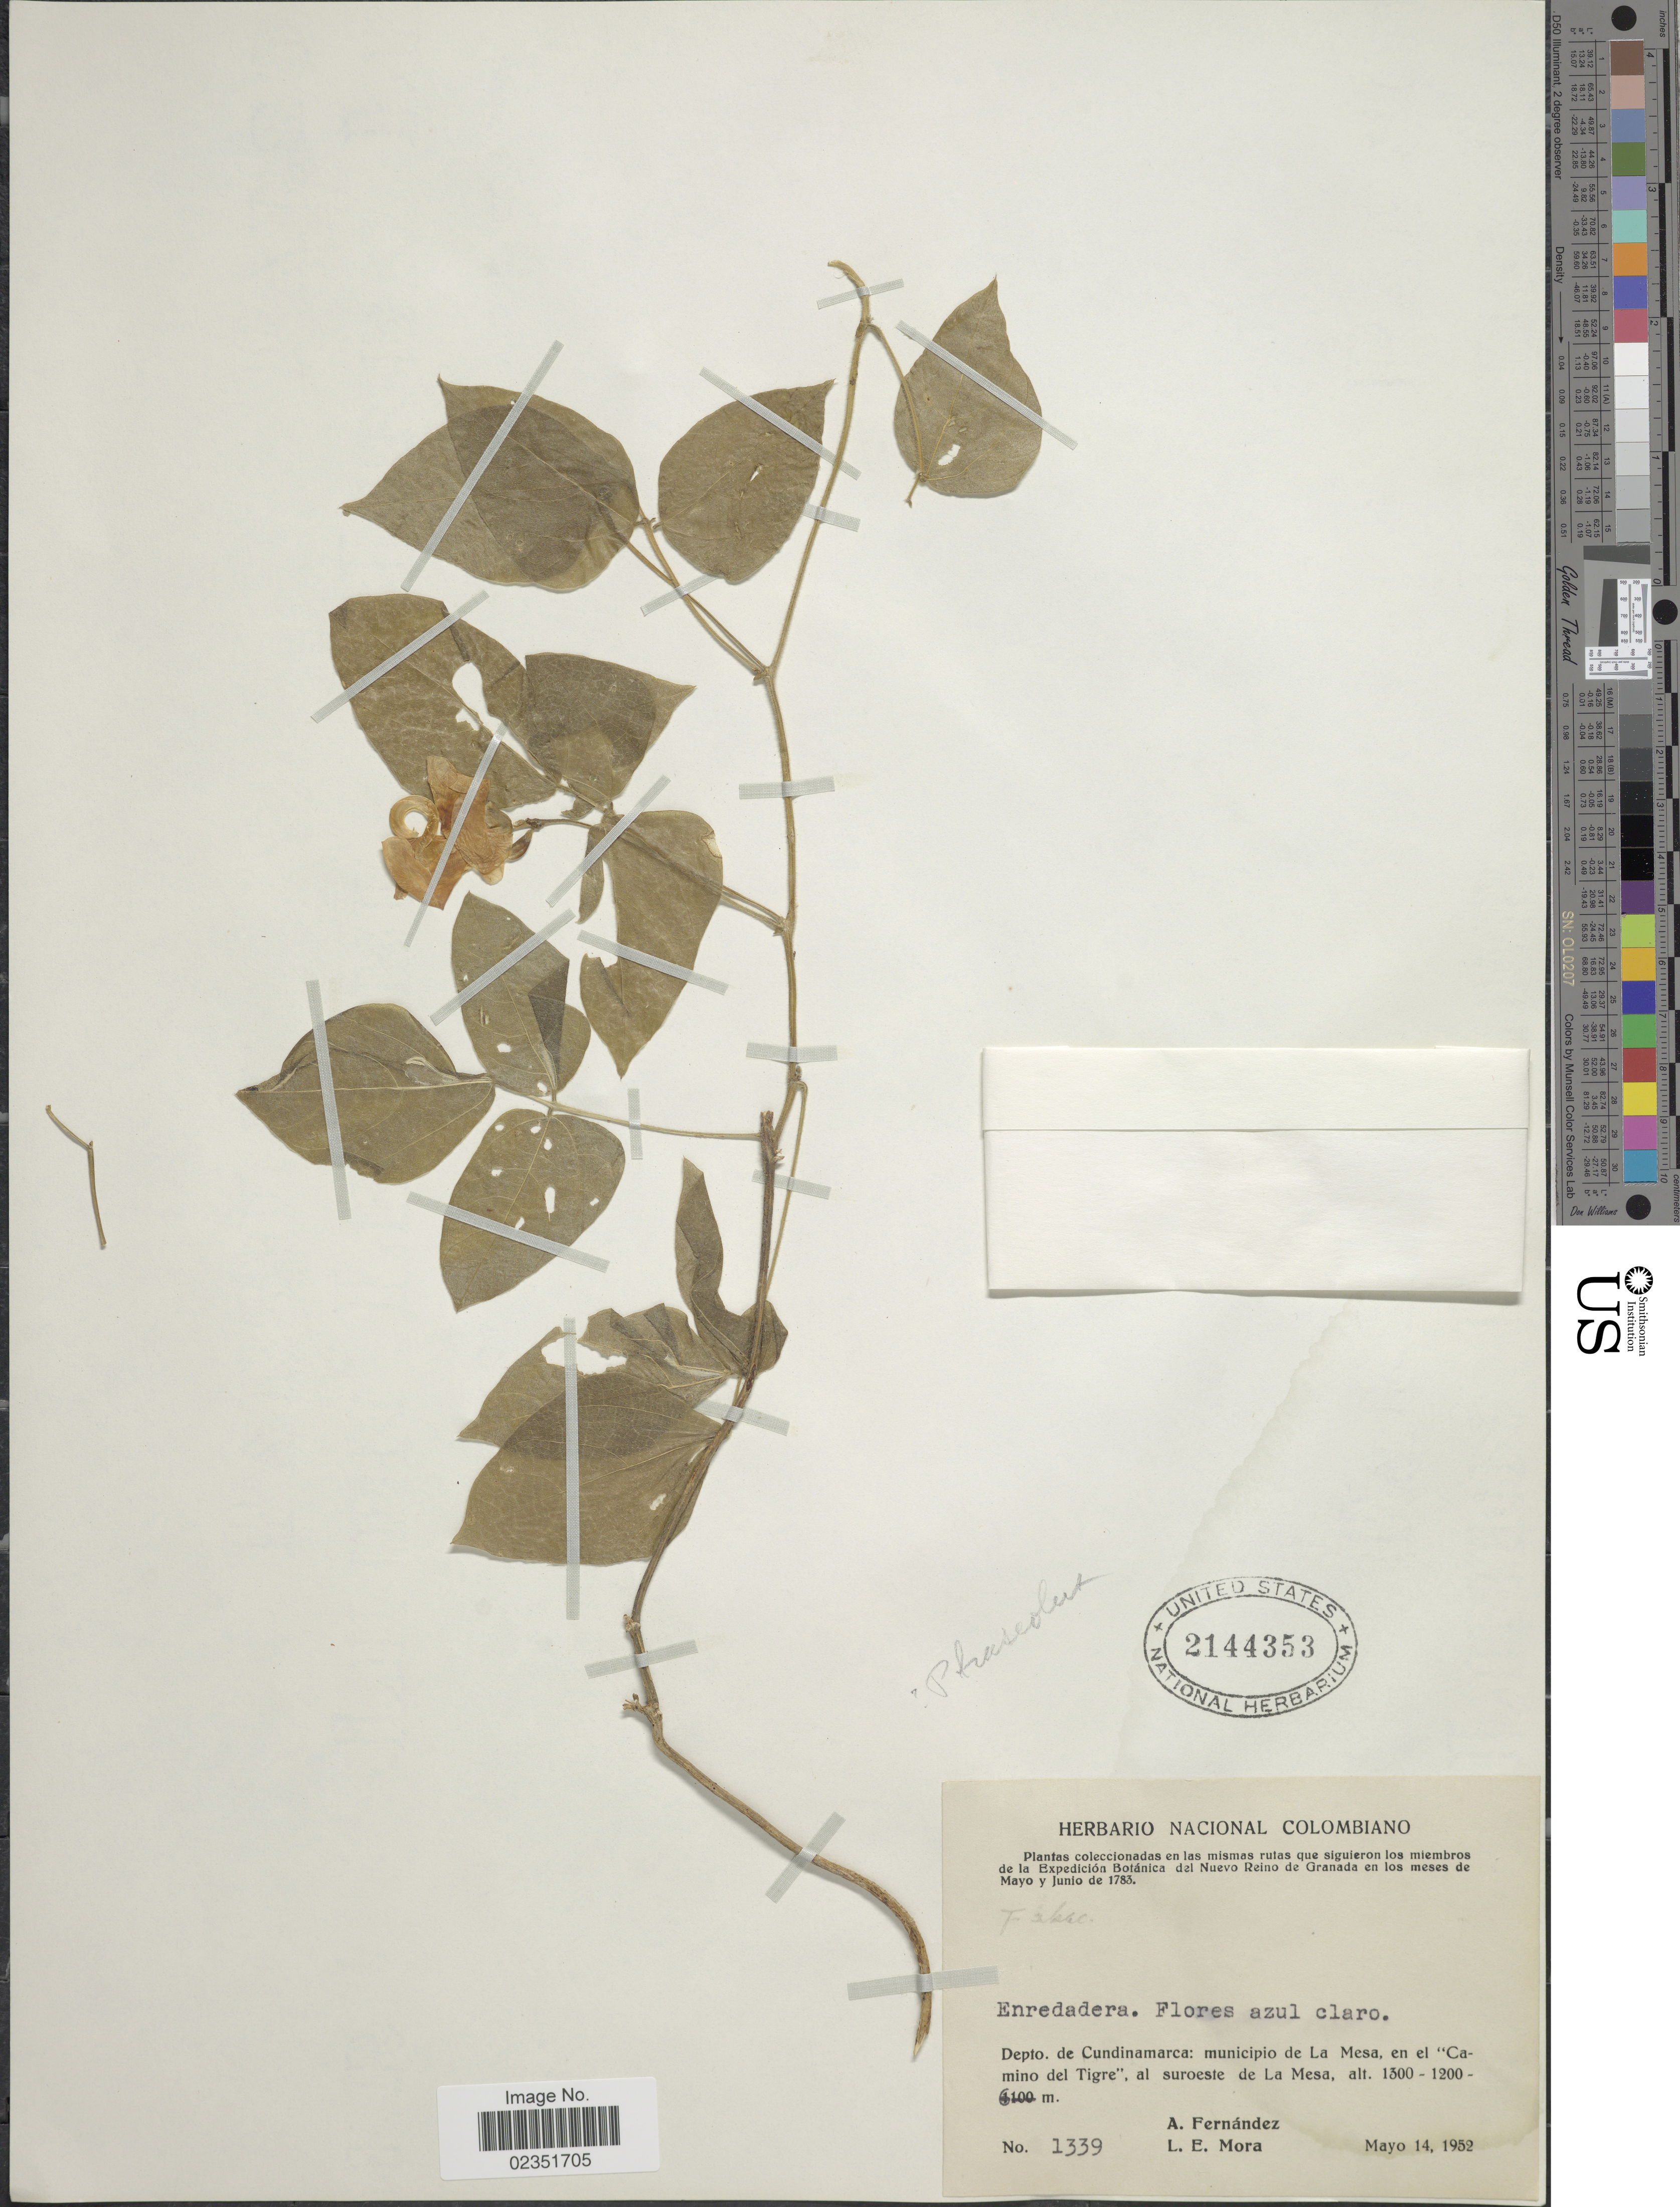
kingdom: Plantae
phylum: Tracheophyta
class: Magnoliopsida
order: Fabales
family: Fabaceae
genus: Phaseolus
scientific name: Phaseolus sp.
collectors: A. Fernández & L. Mora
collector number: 1339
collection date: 1952-05-14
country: Colombia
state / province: Cundinamarca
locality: Municipio de La Mesa, en el Camino del Tigre, al suroeste de La Mesa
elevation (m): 1200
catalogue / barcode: US 2144353